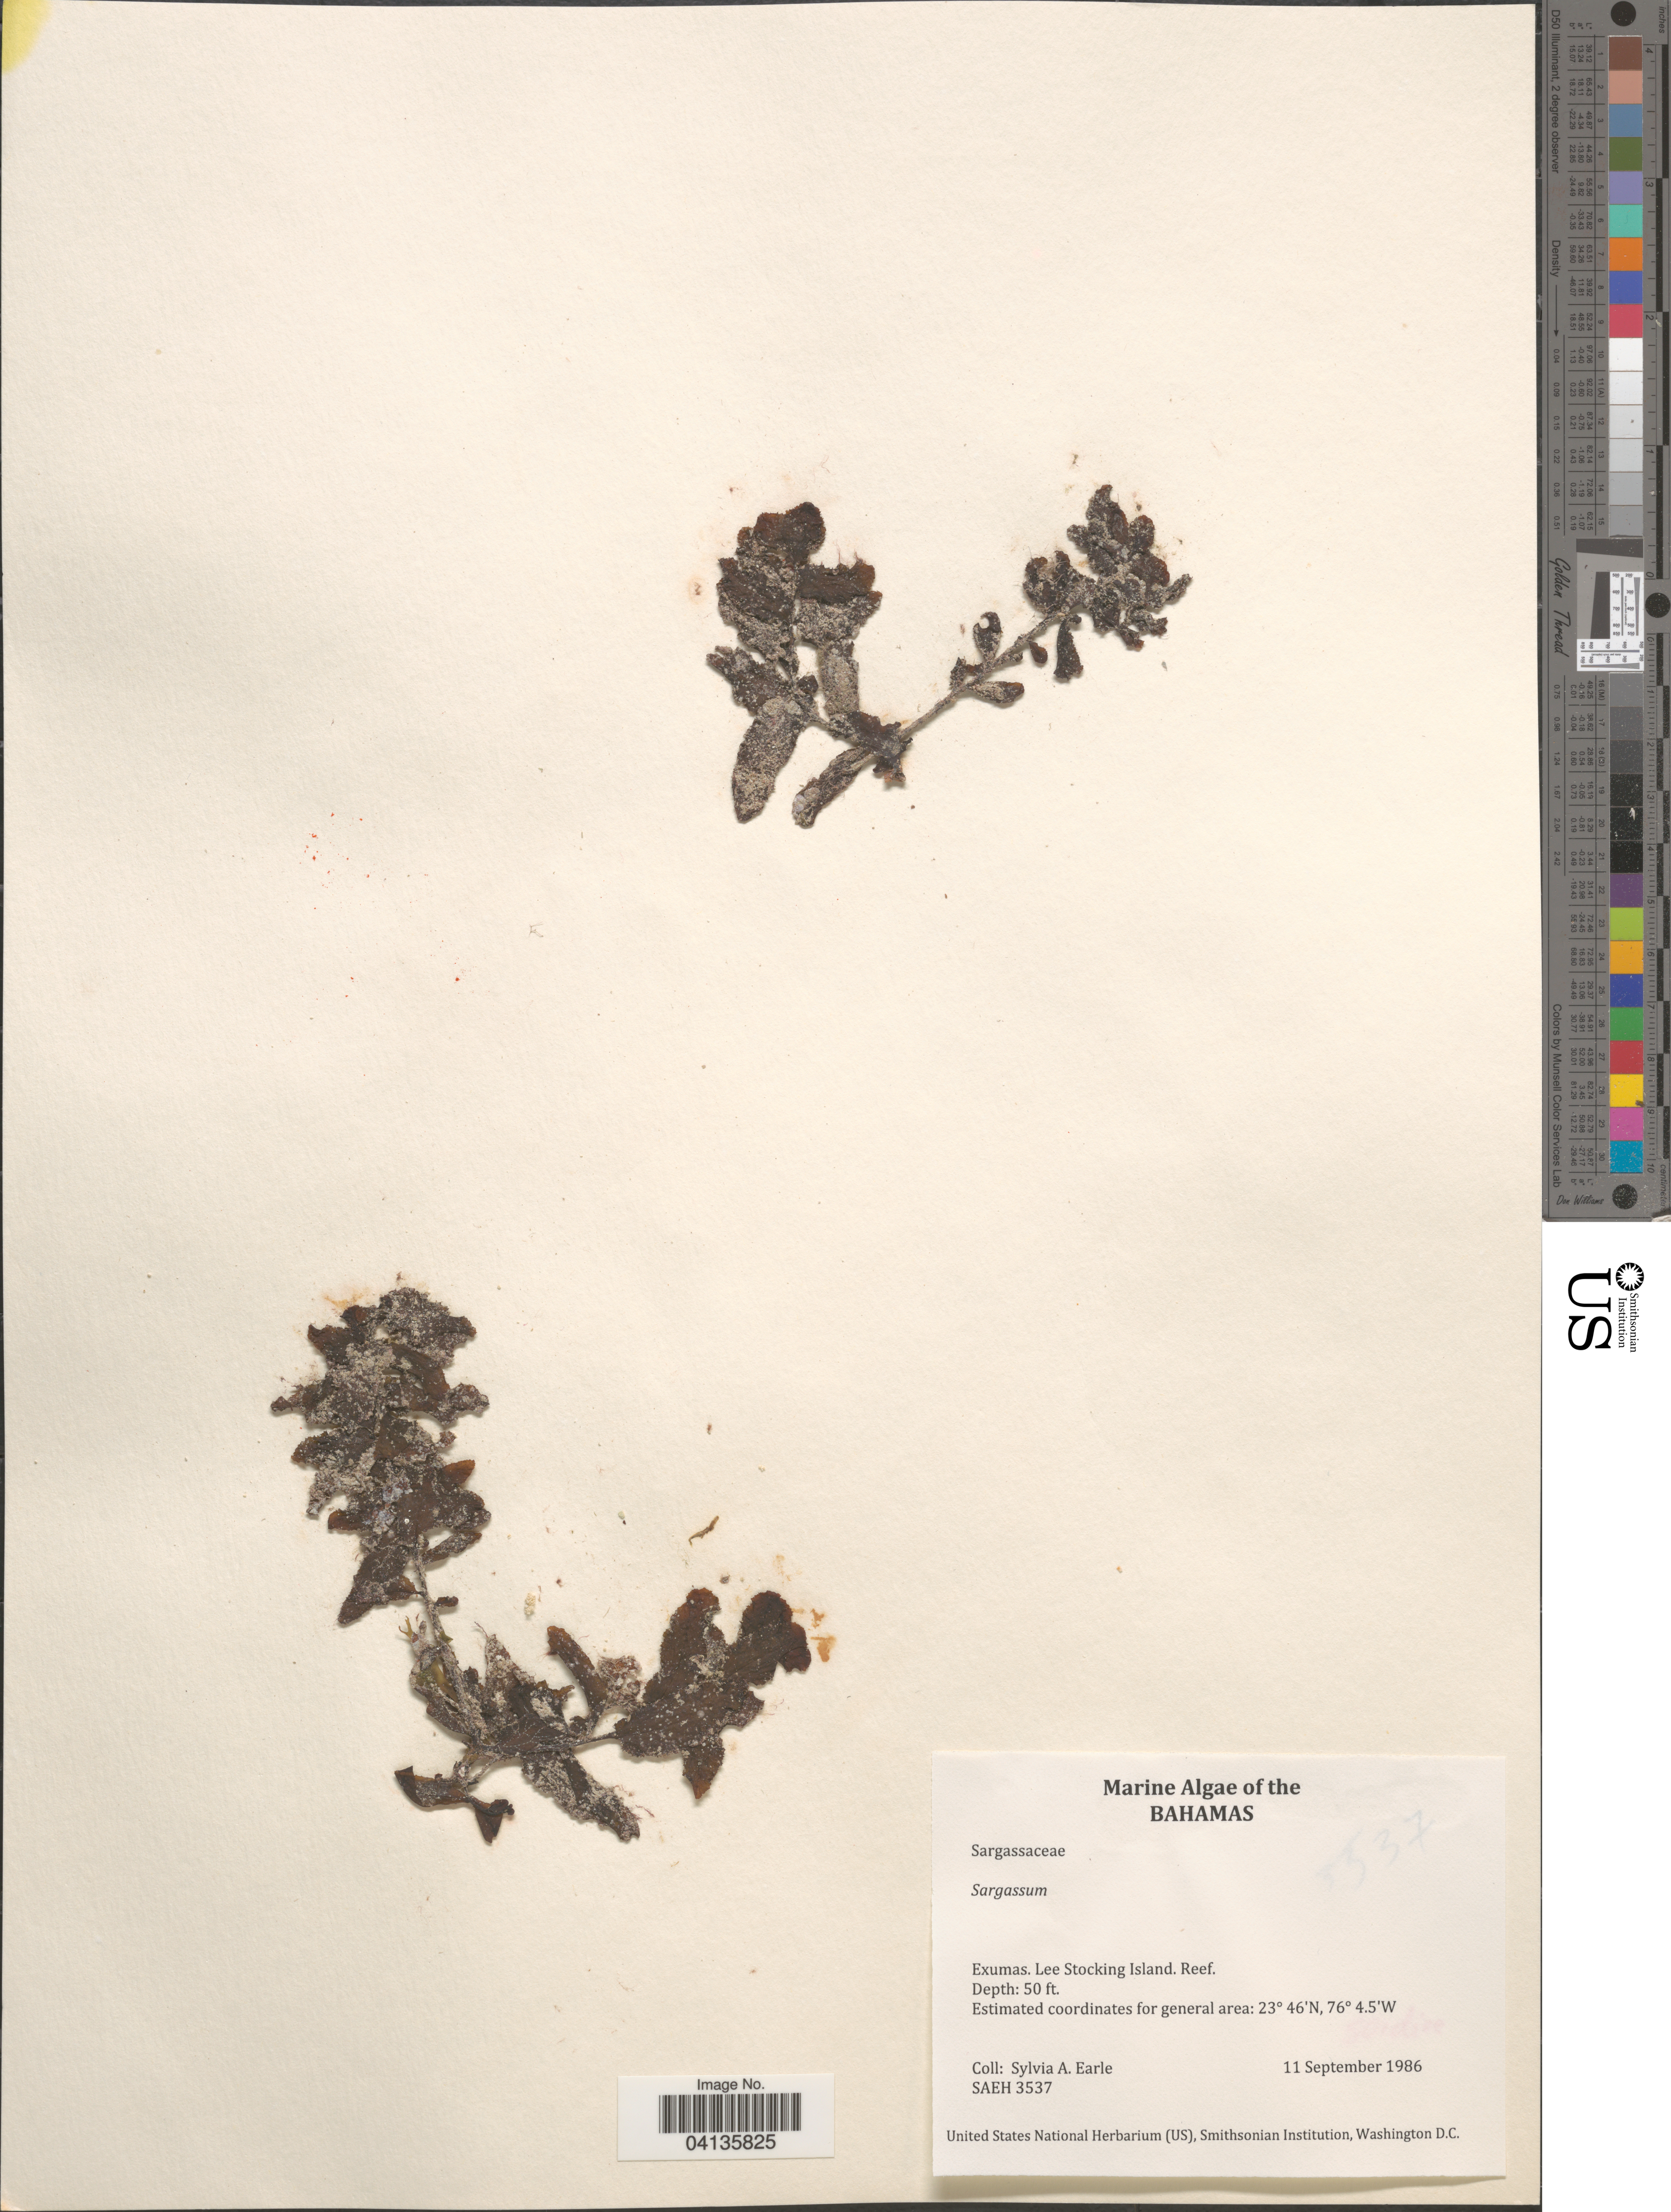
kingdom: Chromista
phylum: Ochrophyta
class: Phaeophyceae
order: Fucales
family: Sargassaceae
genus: Sargassum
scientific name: Sargassum sp.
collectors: S. A. Earle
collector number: SAEH 3537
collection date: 1986-09-11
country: Bahamas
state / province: Exuma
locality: Exumas. Lee Stocking Island. Reef.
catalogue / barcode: US 238668